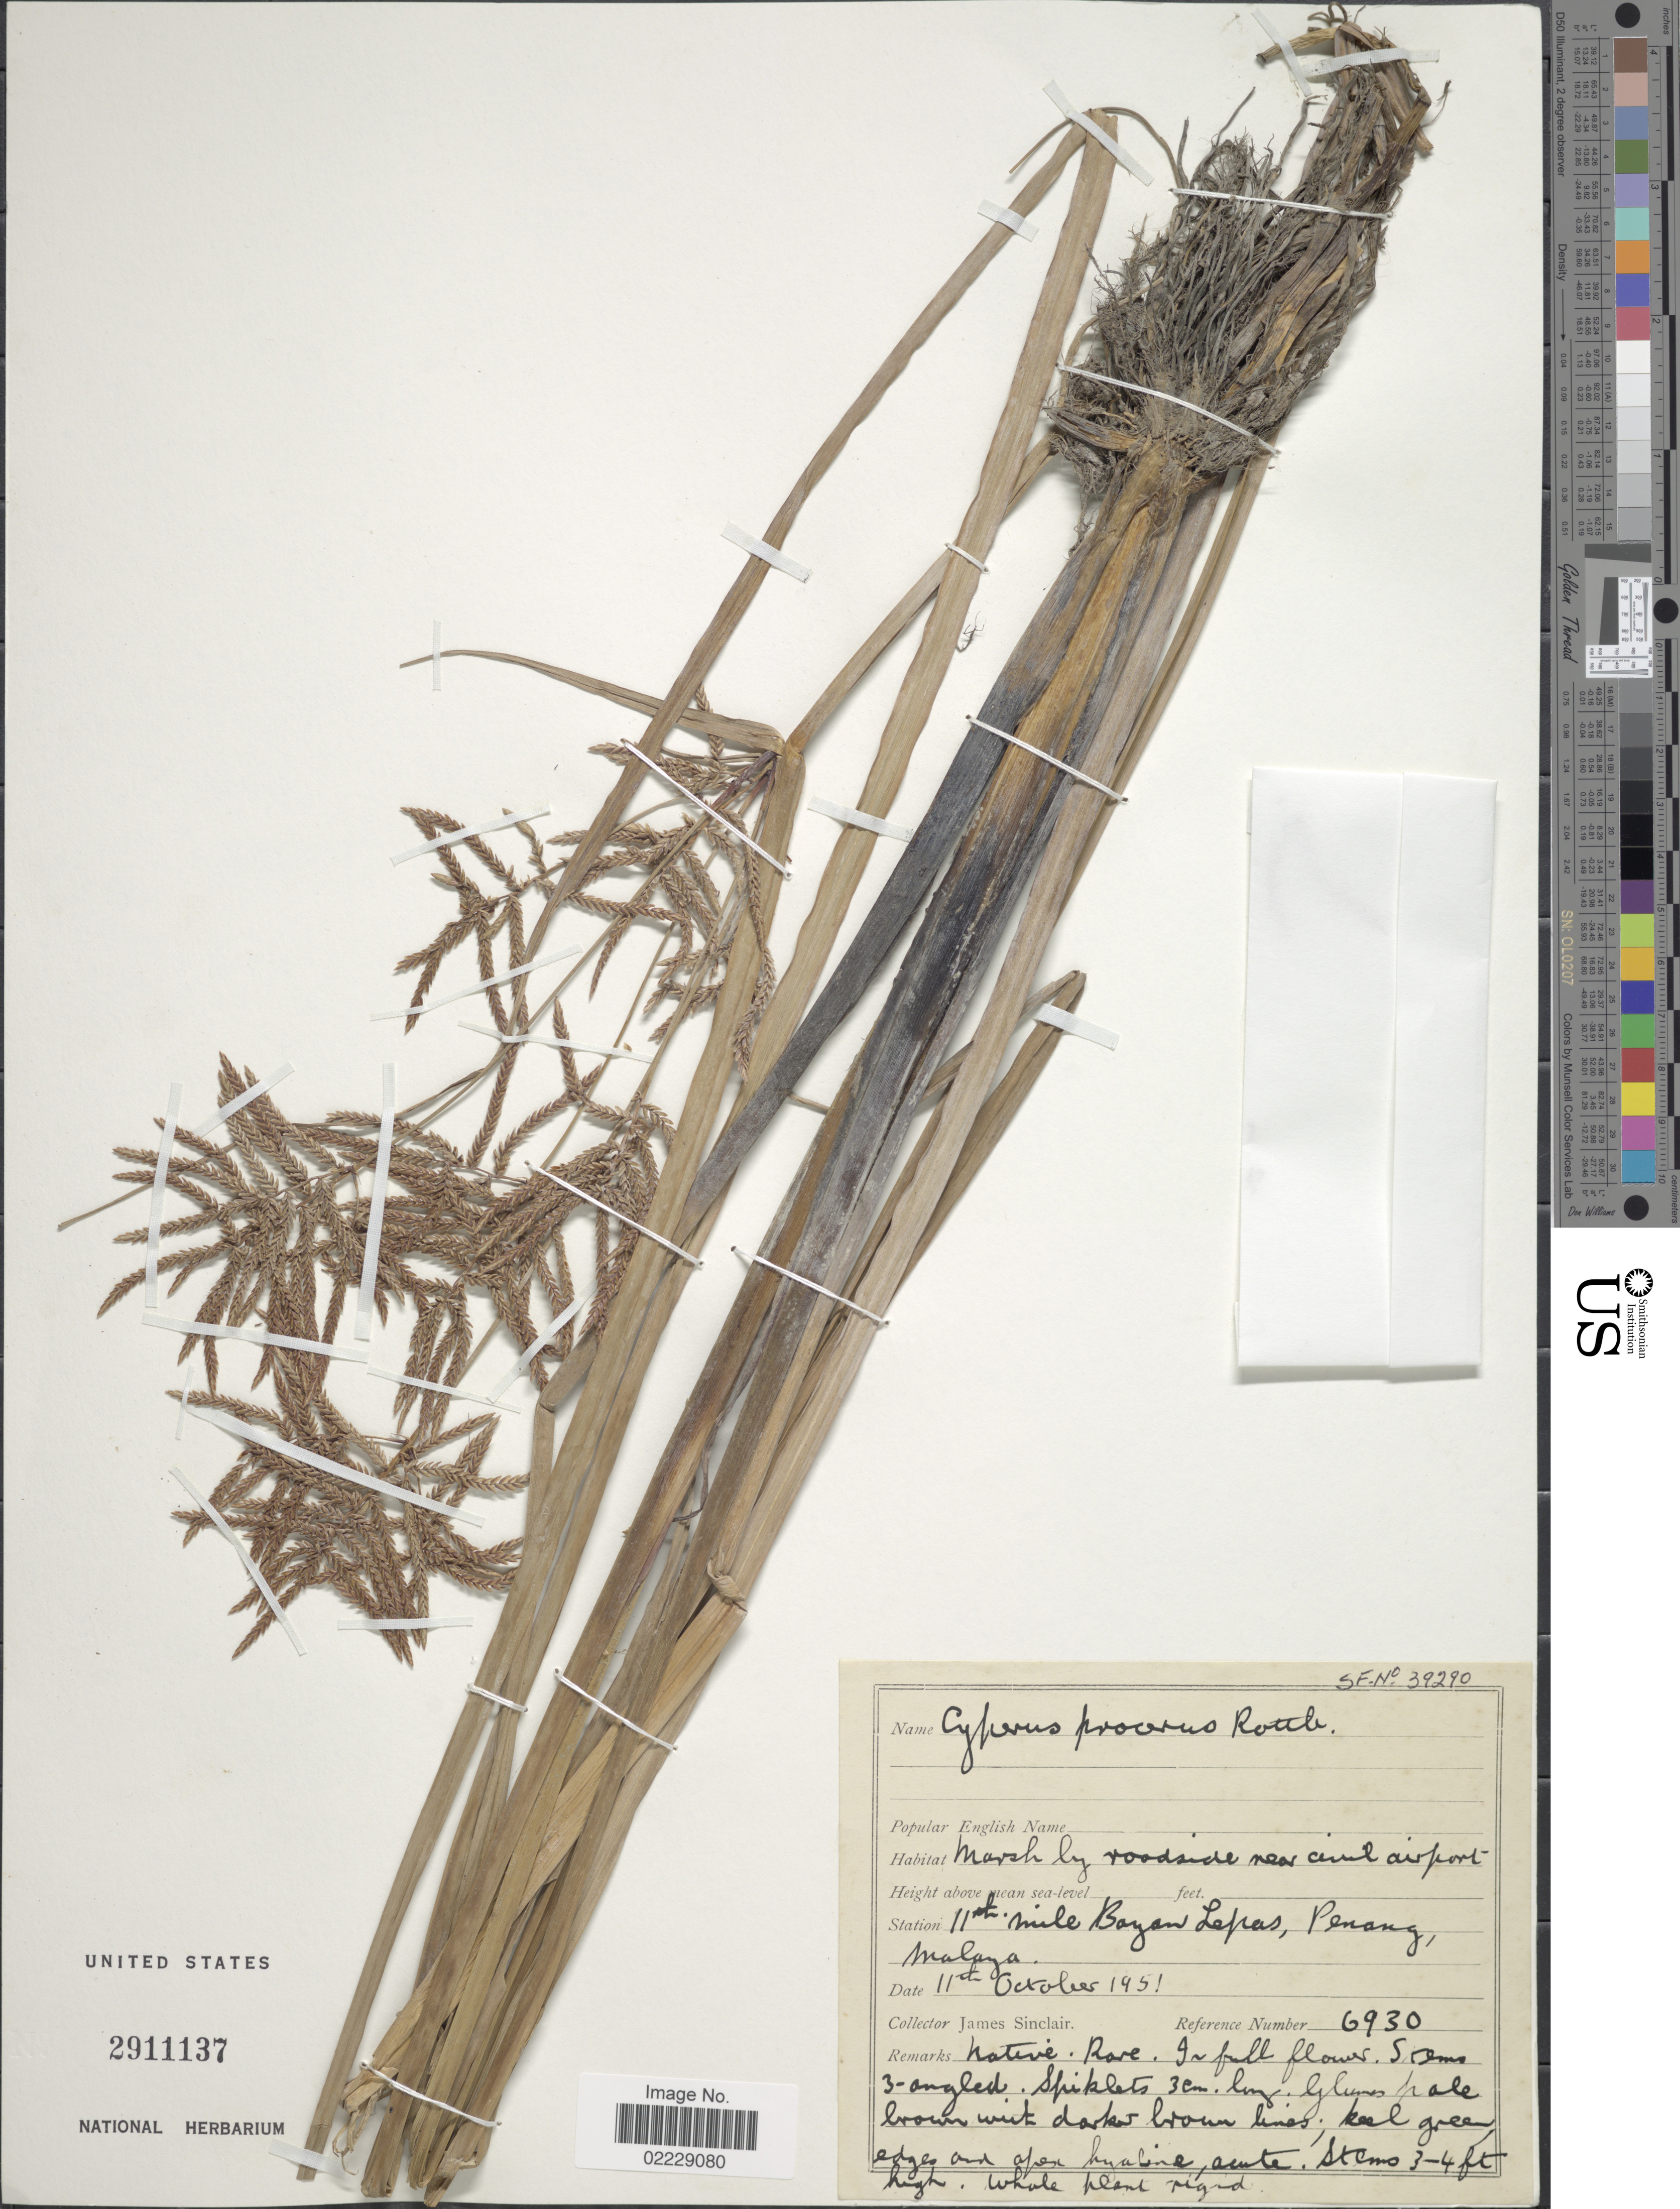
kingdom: Plantae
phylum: Tracheophyta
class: Liliopsida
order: Poales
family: Cyperaceae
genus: Cyperus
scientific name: Cyperus procerus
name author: Rottb.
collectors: J. Sinclair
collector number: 6930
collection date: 1951-10-11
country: Malaysia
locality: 11th mile Bayan Lepas, Penang, Malaya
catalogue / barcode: US 2911137